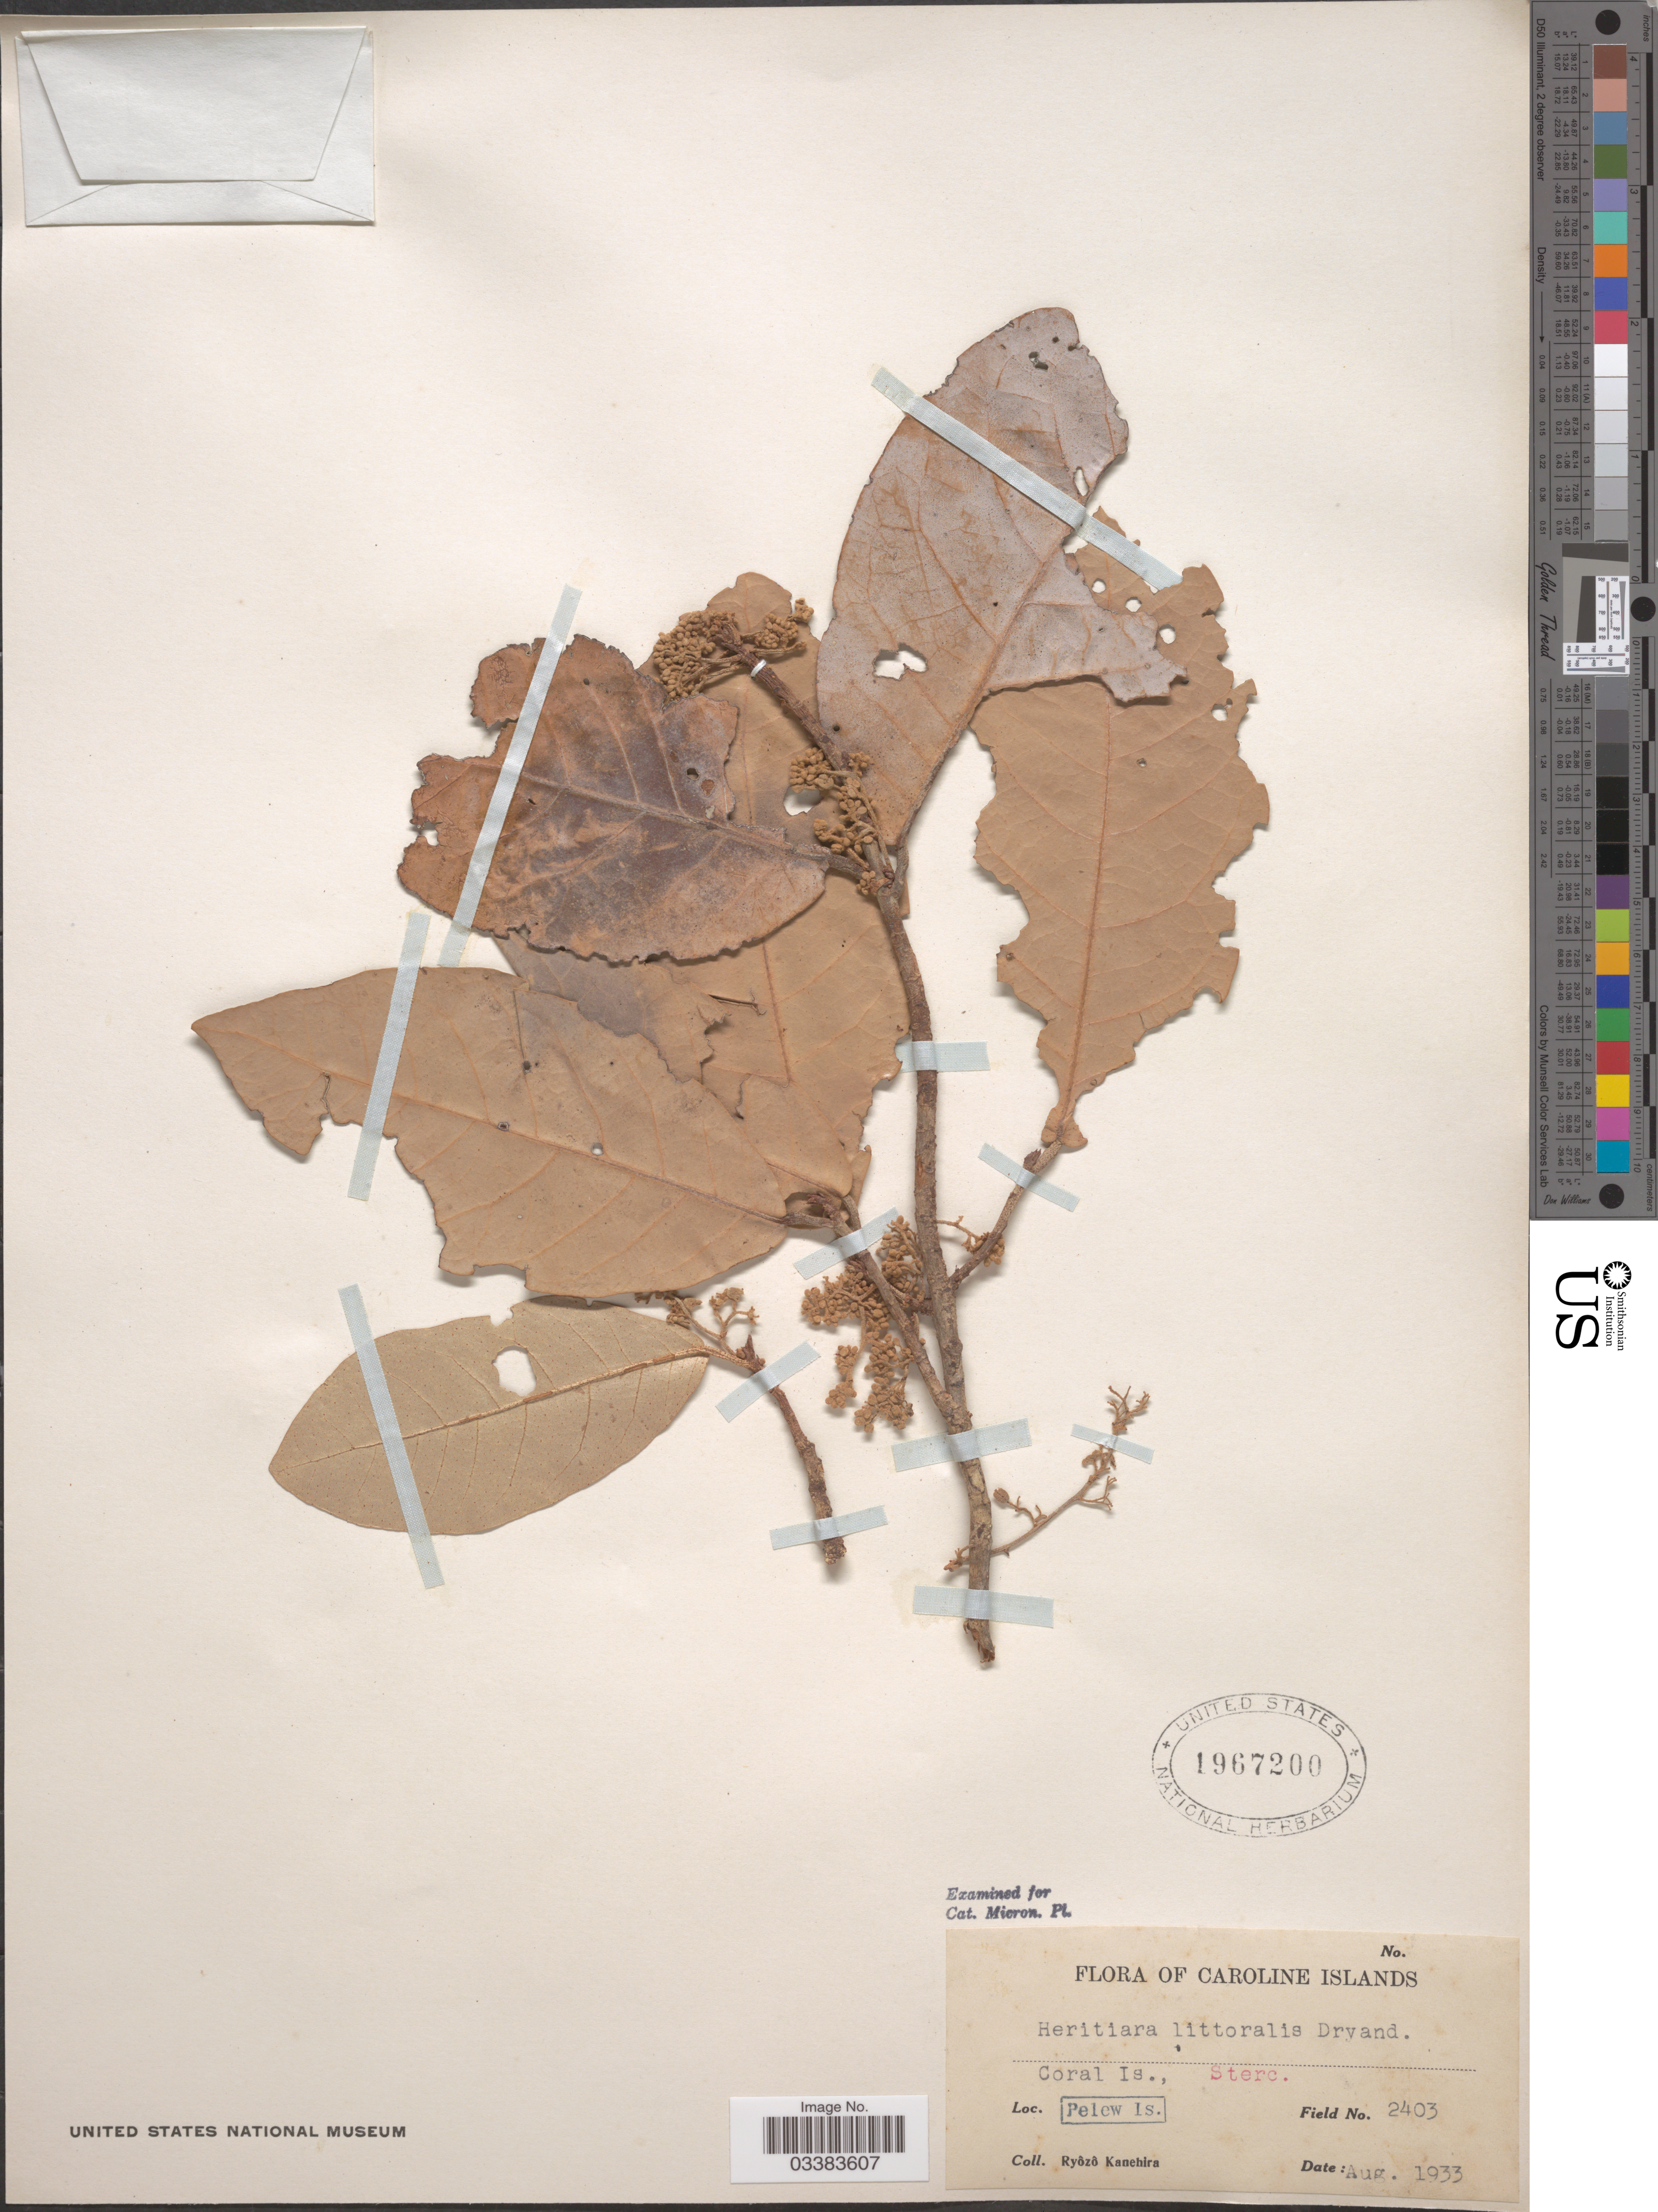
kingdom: Plantae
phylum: Tracheophyta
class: Magnoliopsida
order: Malvales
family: Malvaceae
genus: Heritiera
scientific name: Heritiera littoralis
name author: Aiton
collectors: R. Kanehira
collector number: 2403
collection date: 1933-08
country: Micronesia, Federated States of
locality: Caroline Islands. Coral Is., Pelew Is.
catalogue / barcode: US 1967200